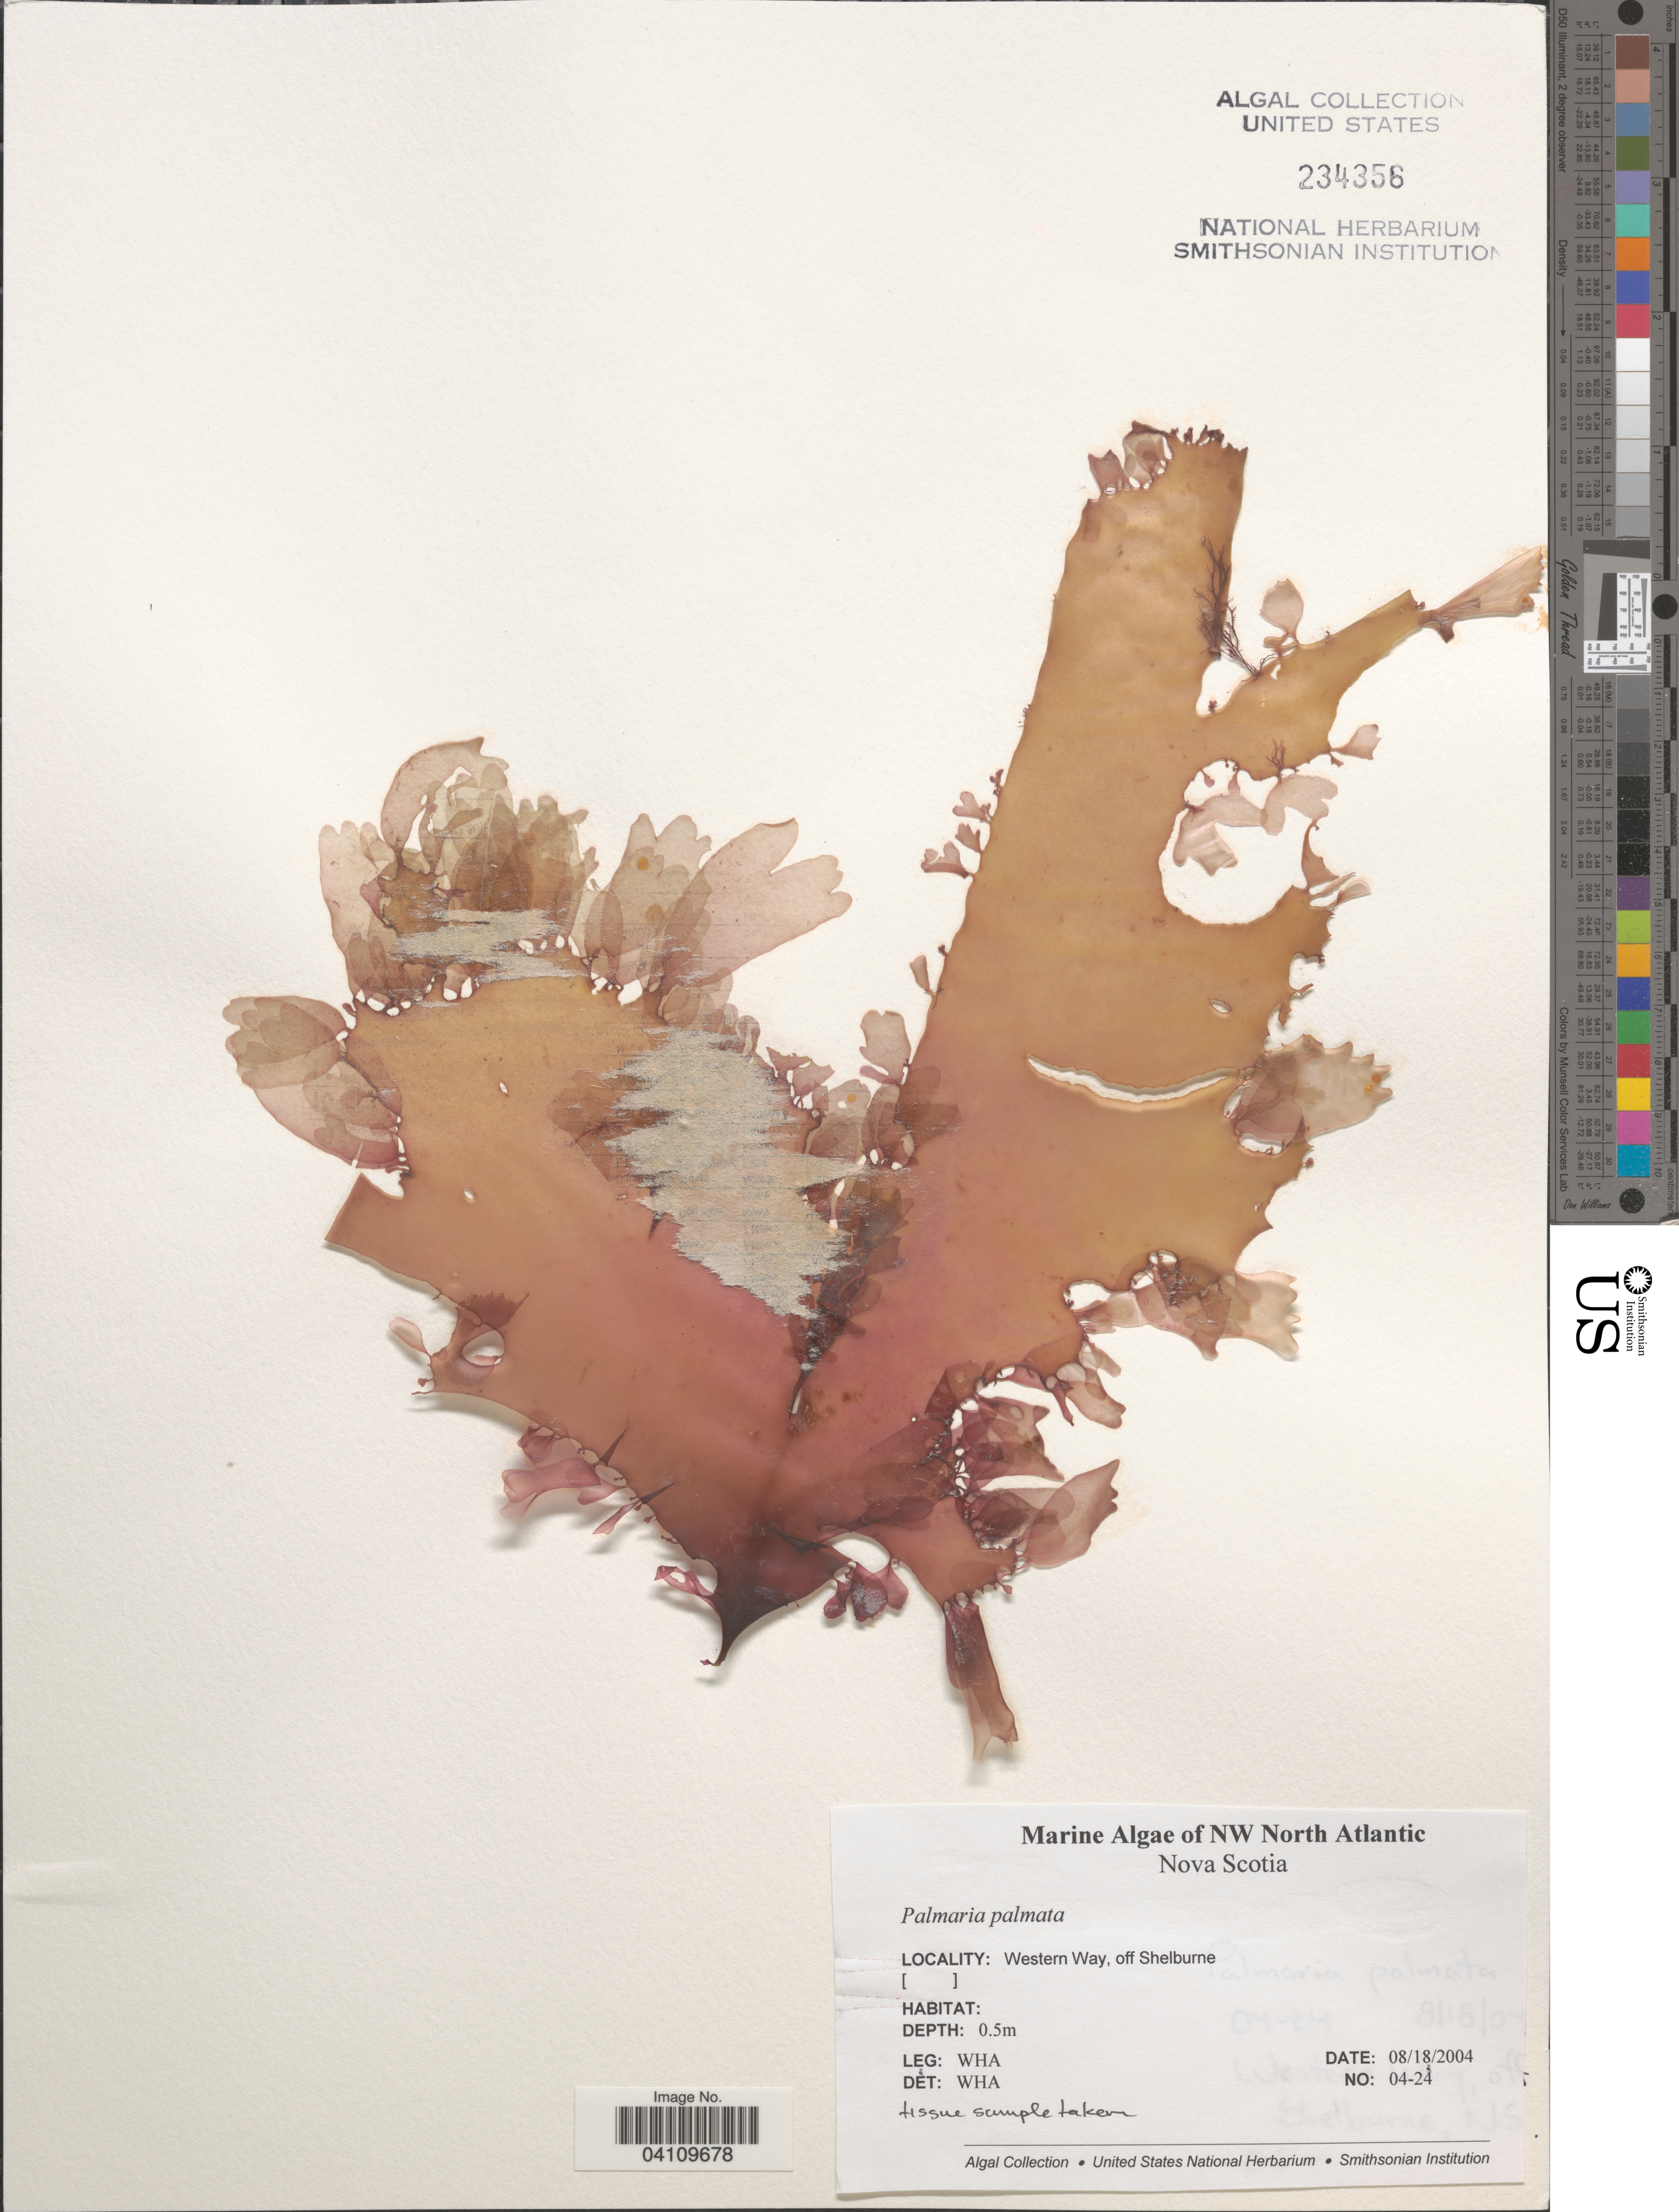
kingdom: Plantae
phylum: Rhodophyta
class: Florideophyceae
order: Palmariales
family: Palmariaceae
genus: Palmaria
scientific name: Palmaria palmata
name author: (L.) F. Weber & D. Mohr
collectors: W. H. Adey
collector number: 04-24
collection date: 2004-08-18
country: Canada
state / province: Nova Scotia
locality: NW North Atlantic. Western Way, off Shelburne.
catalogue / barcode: US 234356